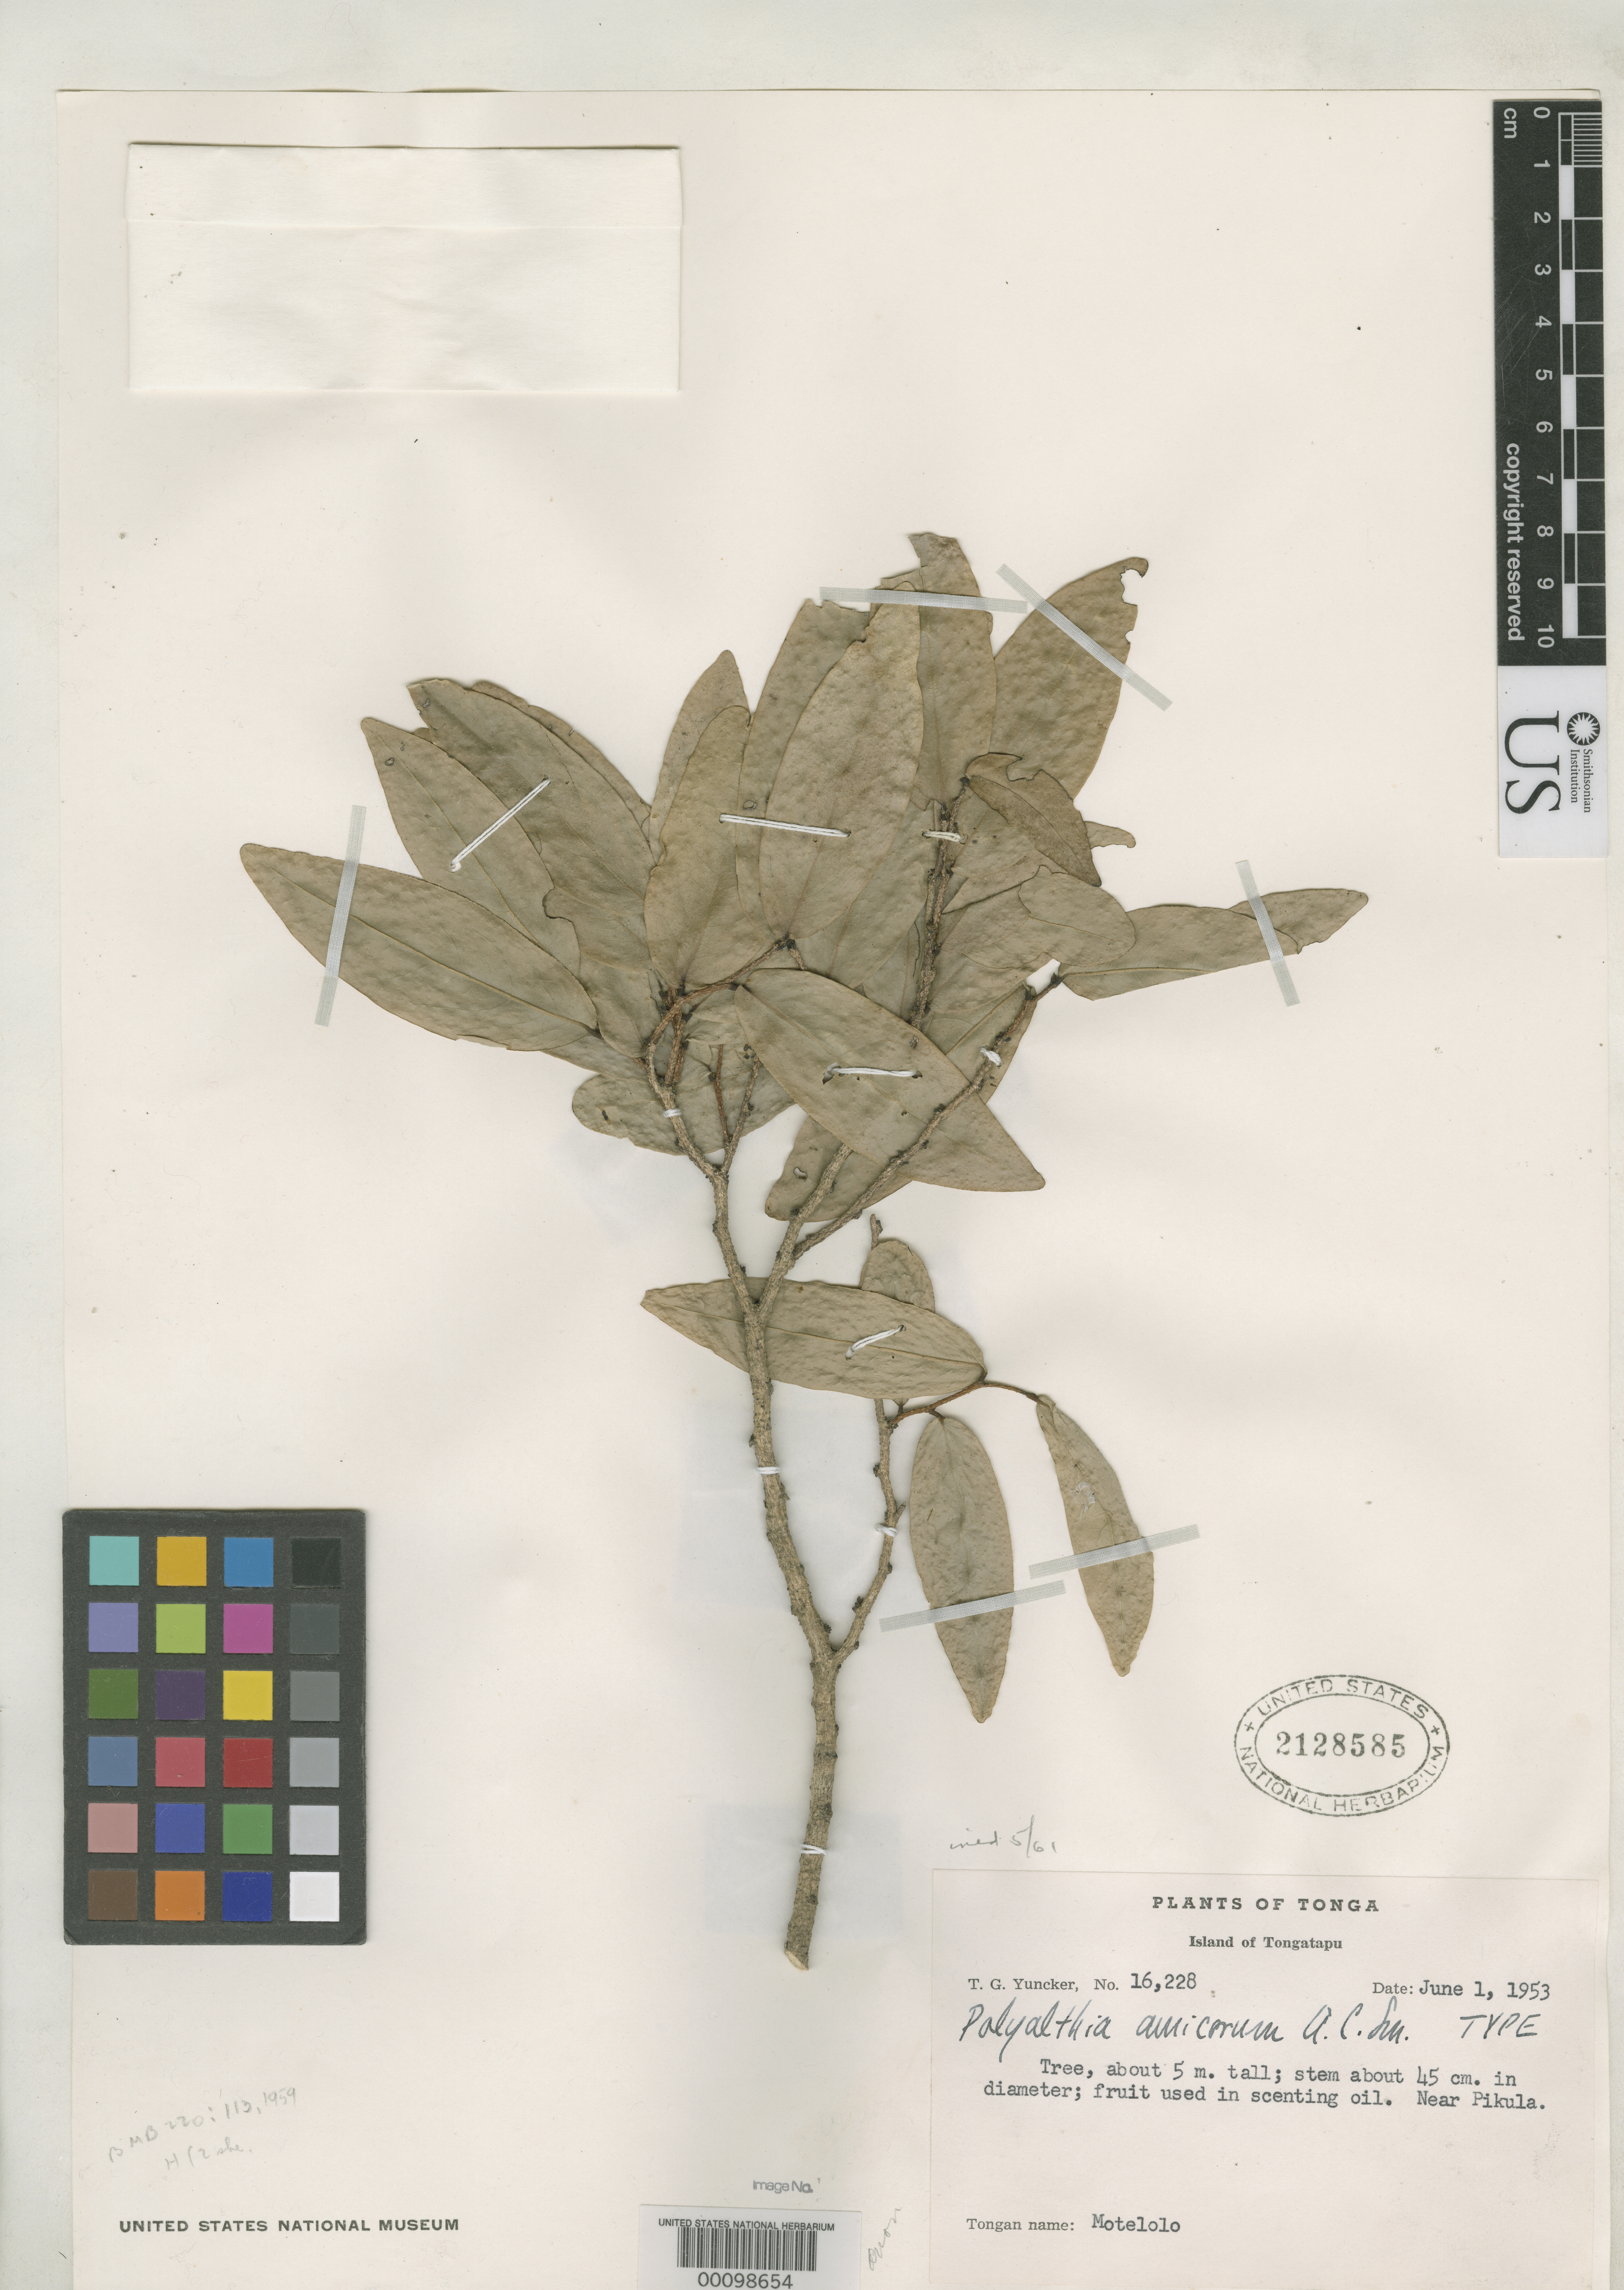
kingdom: Plantae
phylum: Tracheophyta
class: Magnoliopsida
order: Magnoliales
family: Annonaceae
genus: Polyalthia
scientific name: Polyalthia amicorum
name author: A.C. Sm.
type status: Holotype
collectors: T. G. Yuncker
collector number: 16228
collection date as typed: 01 Jun 1953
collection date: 1953-06-01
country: Tonga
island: Tongatapu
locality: Tongatapu.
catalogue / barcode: US 2128585